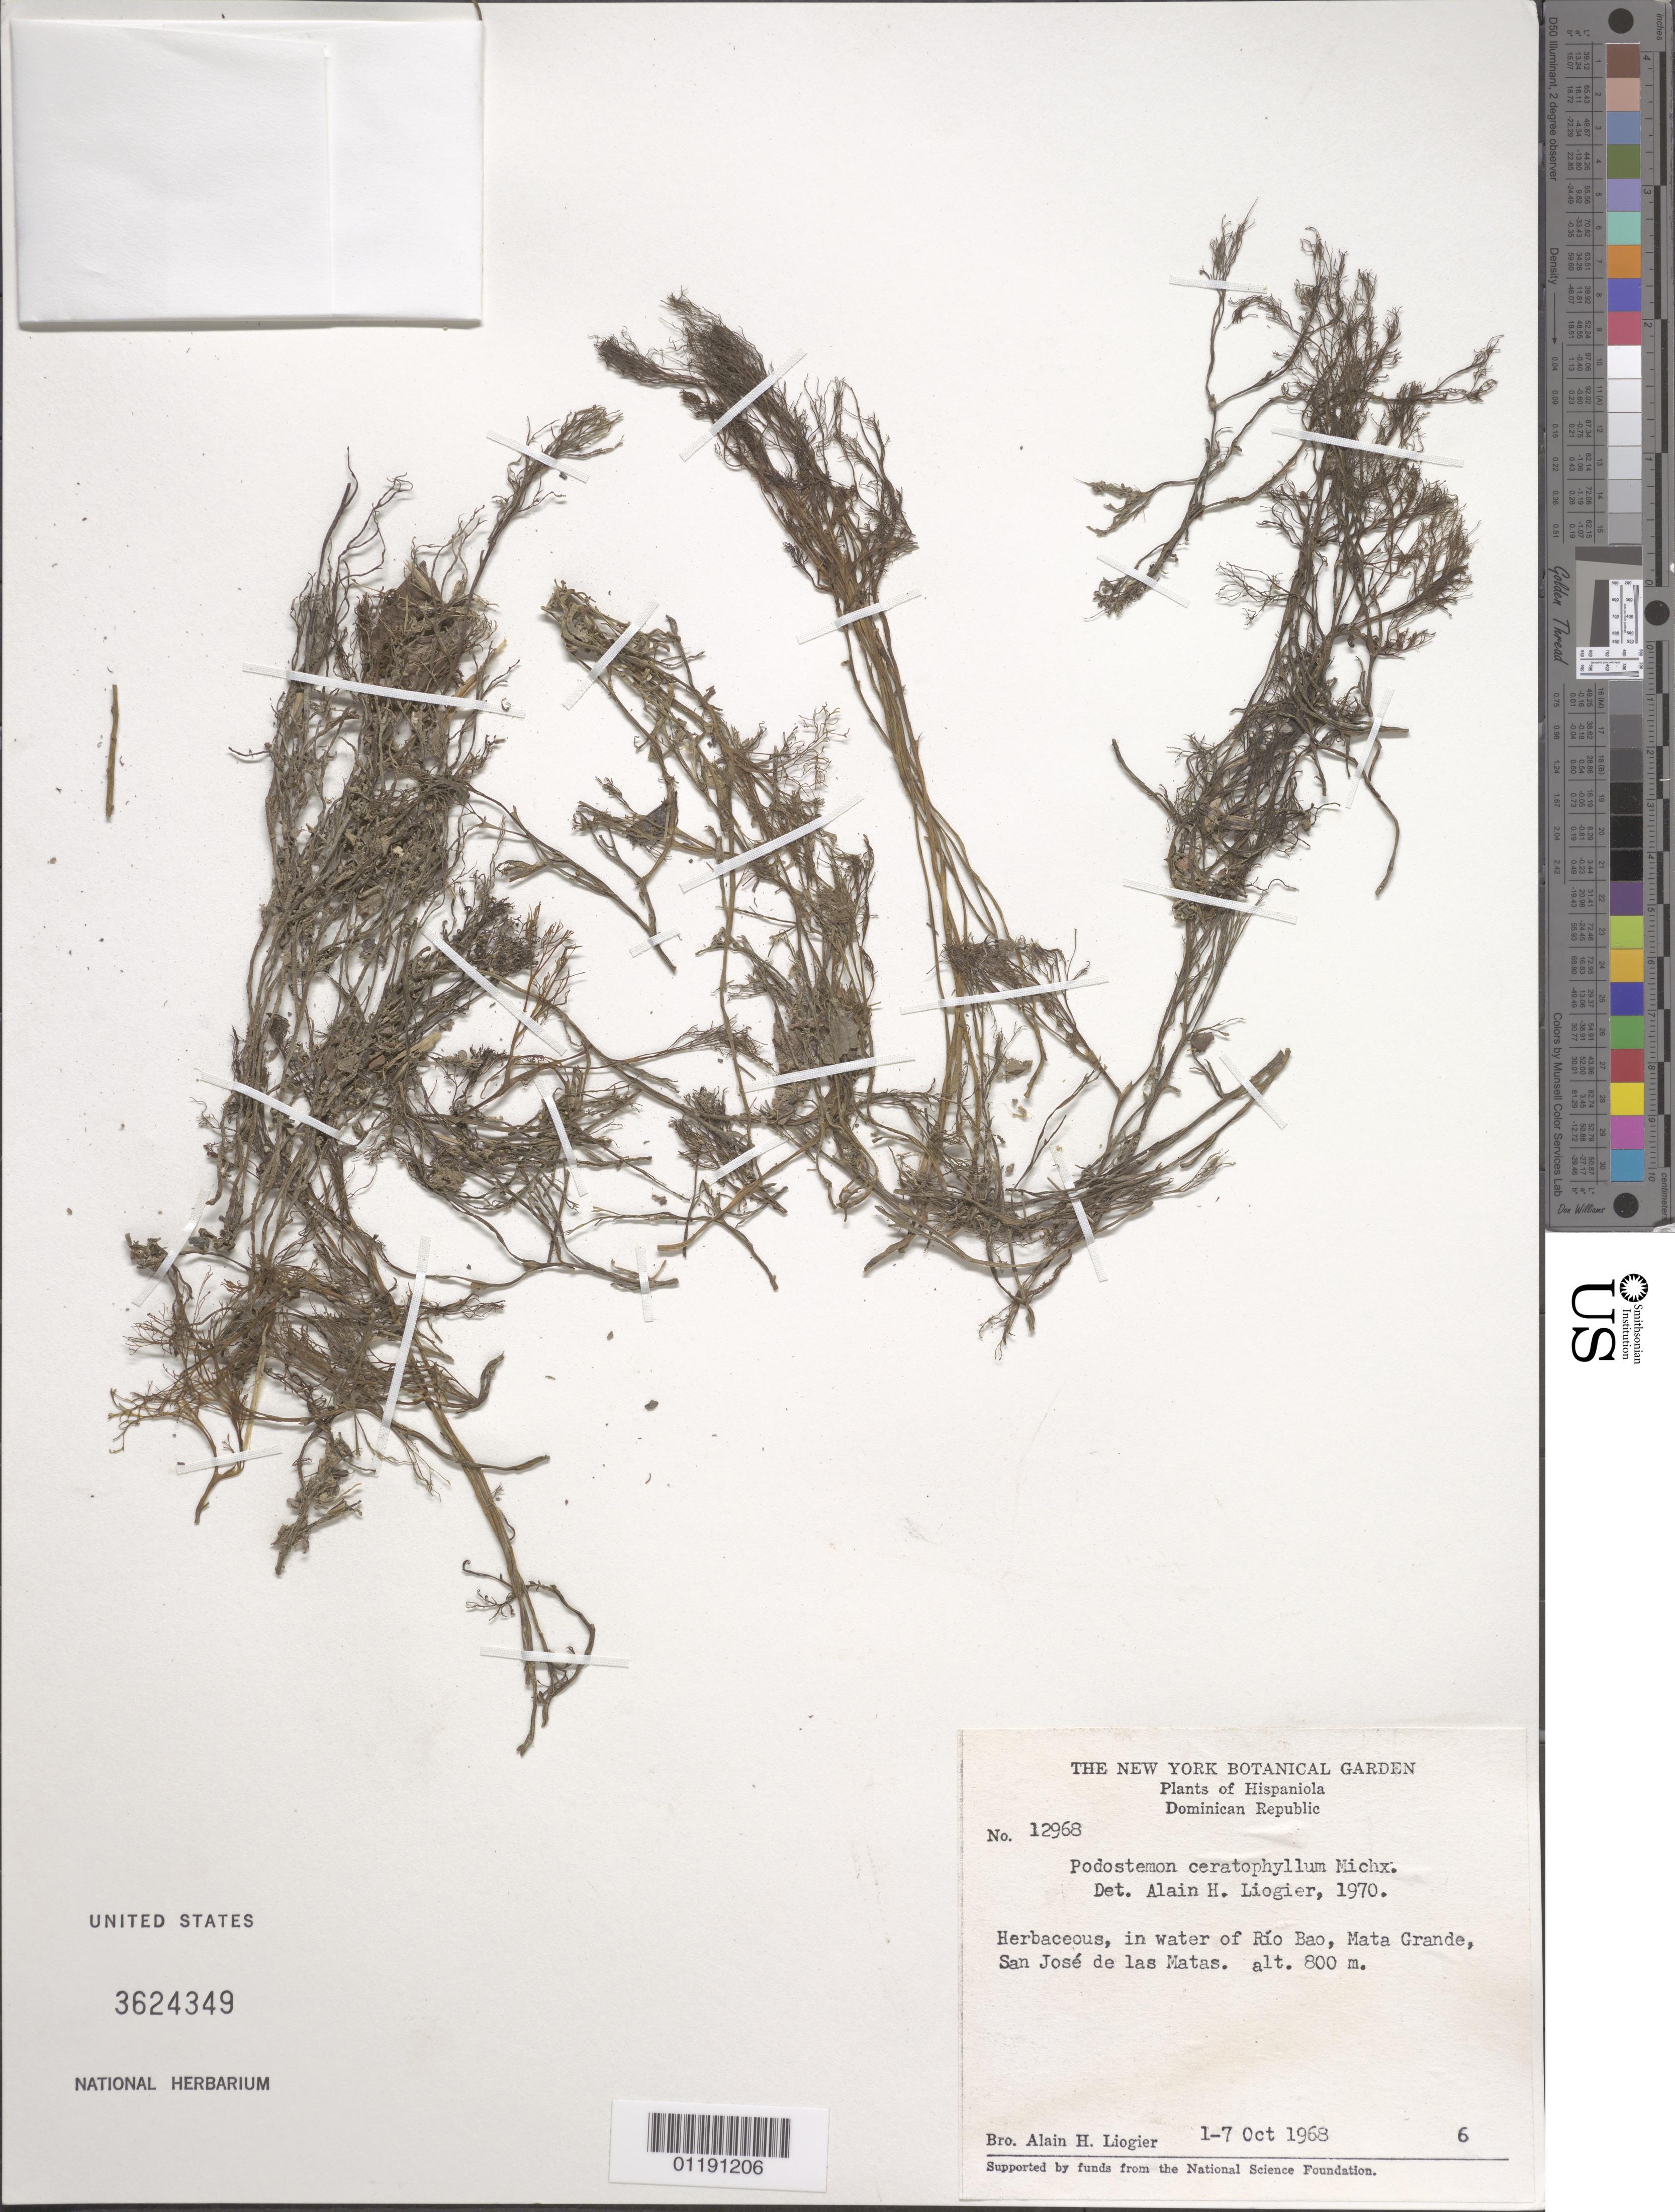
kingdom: Plantae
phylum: Tracheophyta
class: Magnoliopsida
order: Malpighiales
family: Podostemaceae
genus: Podostemum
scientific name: Podostemum ceratophylllum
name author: Michx.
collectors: A. H. Liogier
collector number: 12968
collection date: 1968-10-01/1968-10-07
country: Dominican Republic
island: Hispaniola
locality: In water of Río Bao, Mata Grande, San José de las Matas.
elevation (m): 800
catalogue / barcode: US 3624349